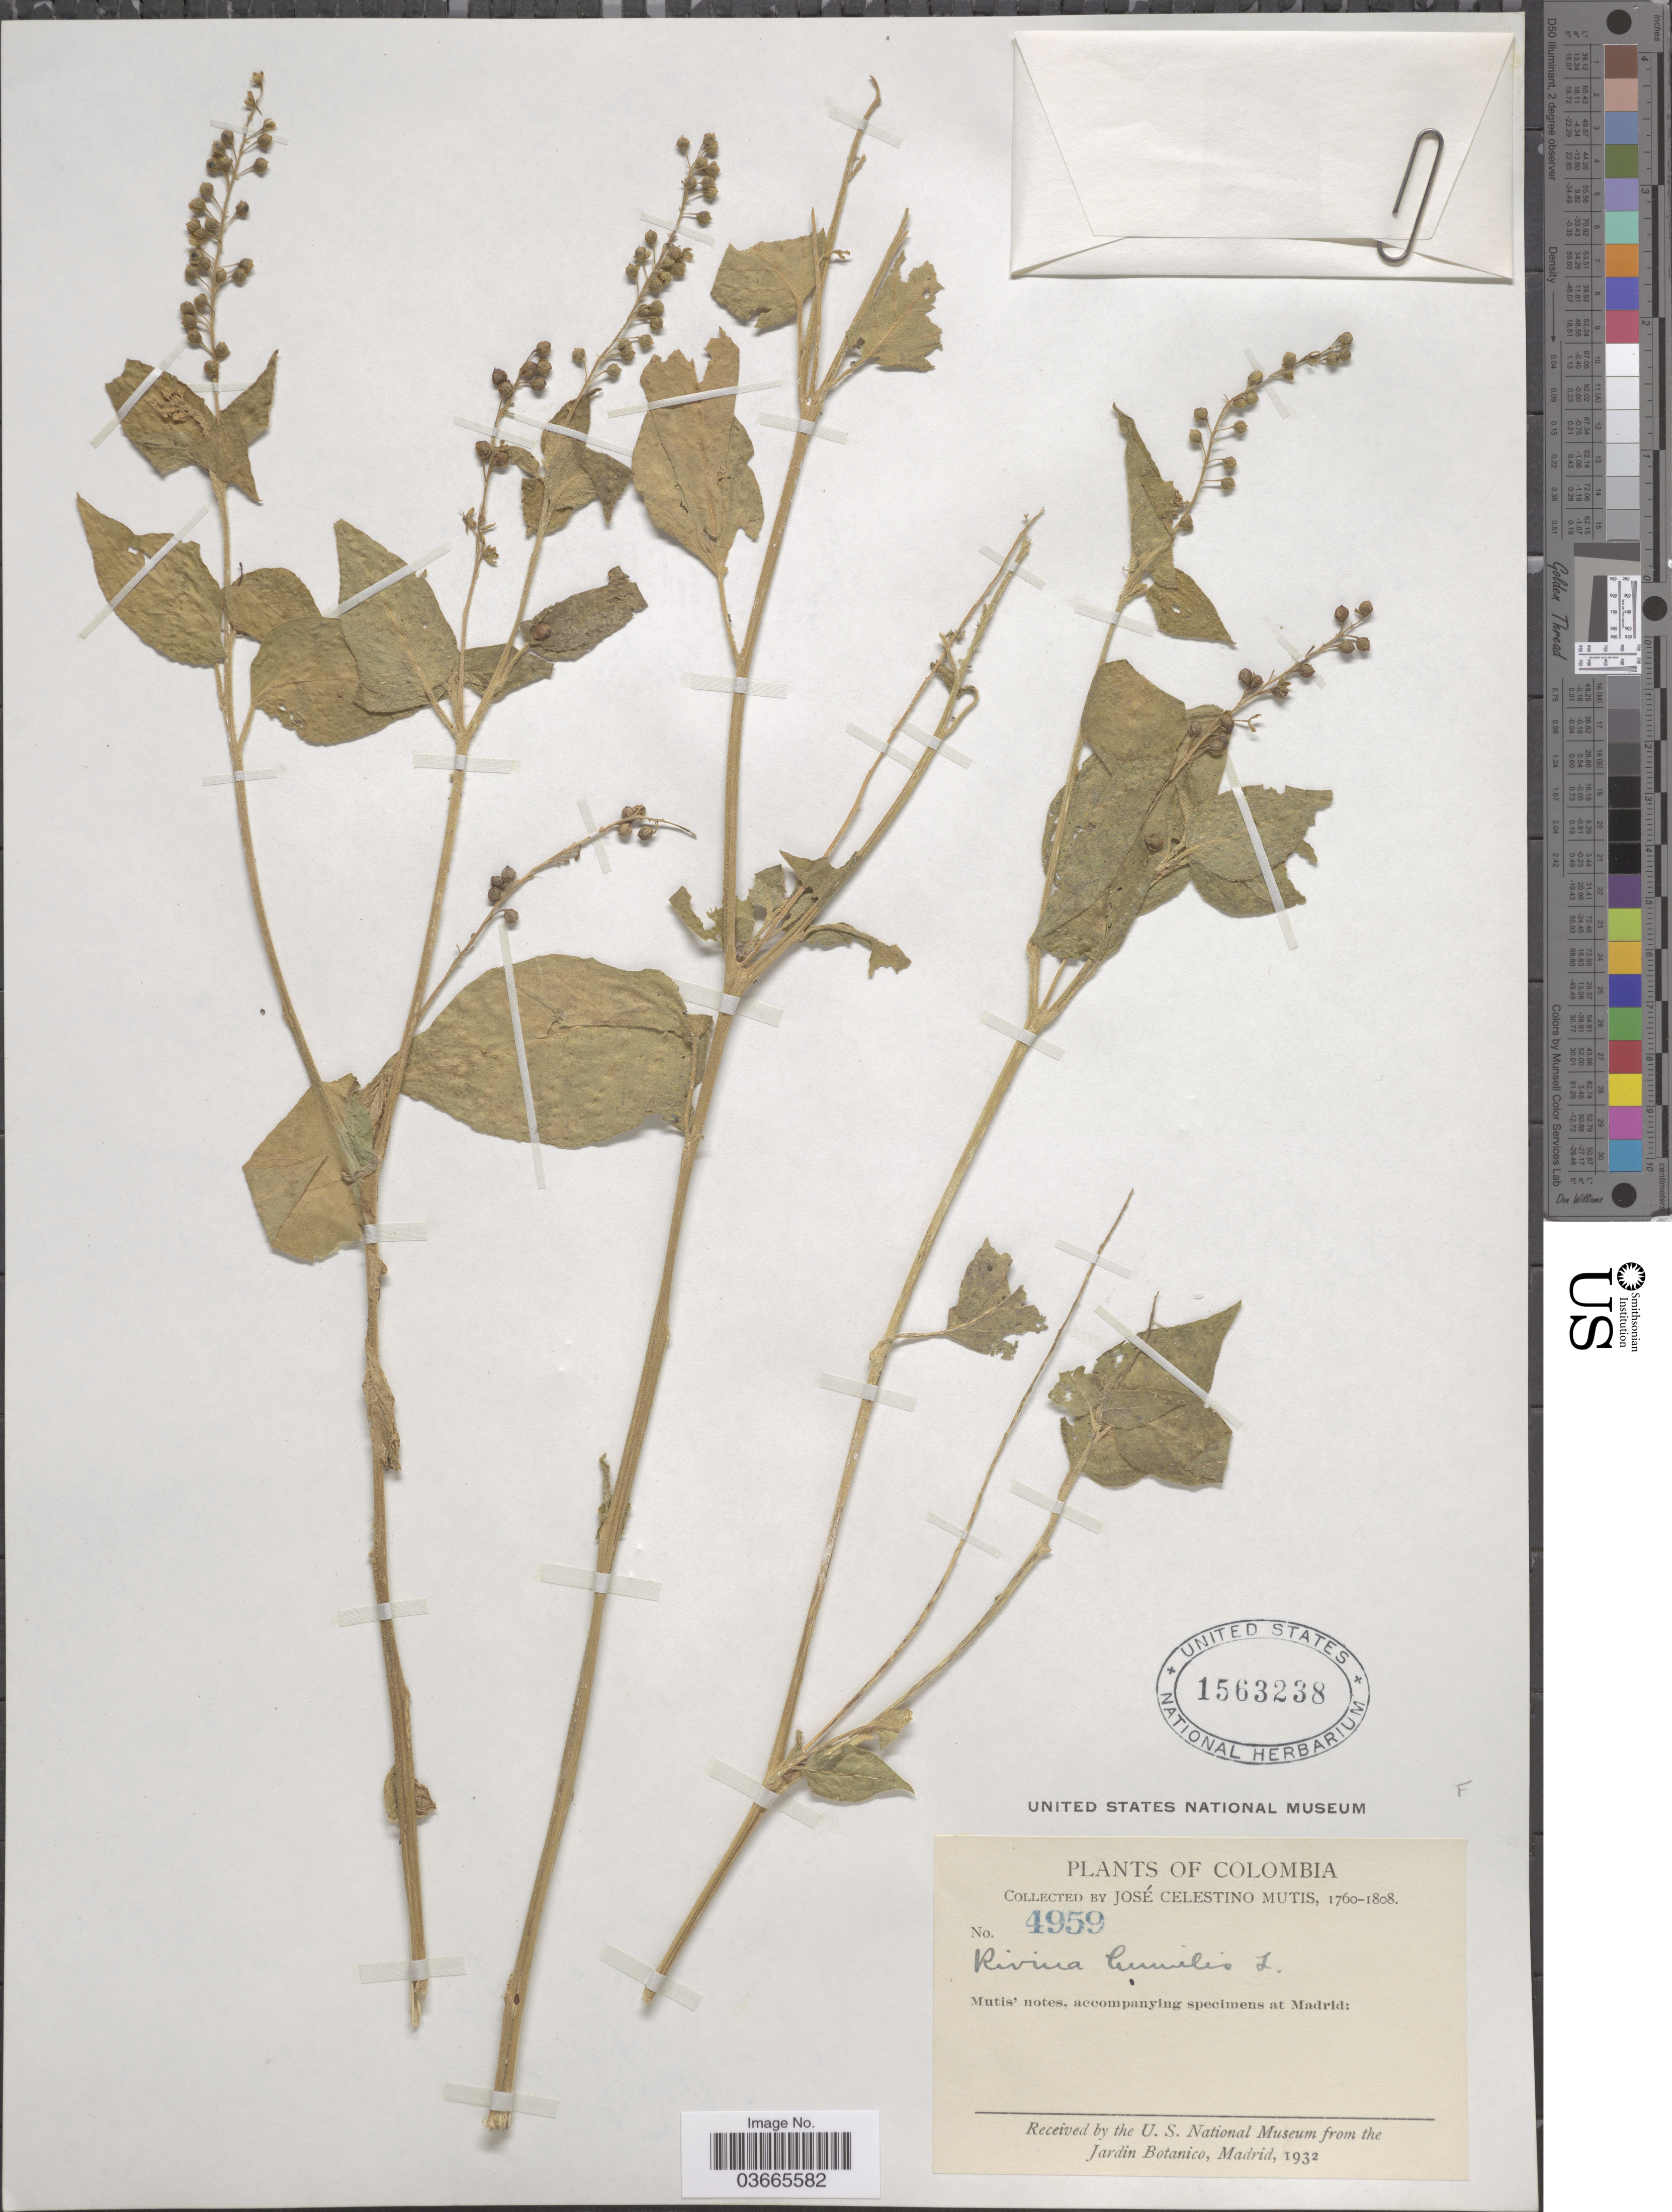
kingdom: Plantae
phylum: Tracheophyta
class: Magnoliopsida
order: Caryophyllales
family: Phytolaccaceae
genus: Rivina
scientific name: Rivina humilis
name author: L.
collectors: J. C. B. Mutis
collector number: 4959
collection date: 1760/1808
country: Colombia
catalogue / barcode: US 1563238